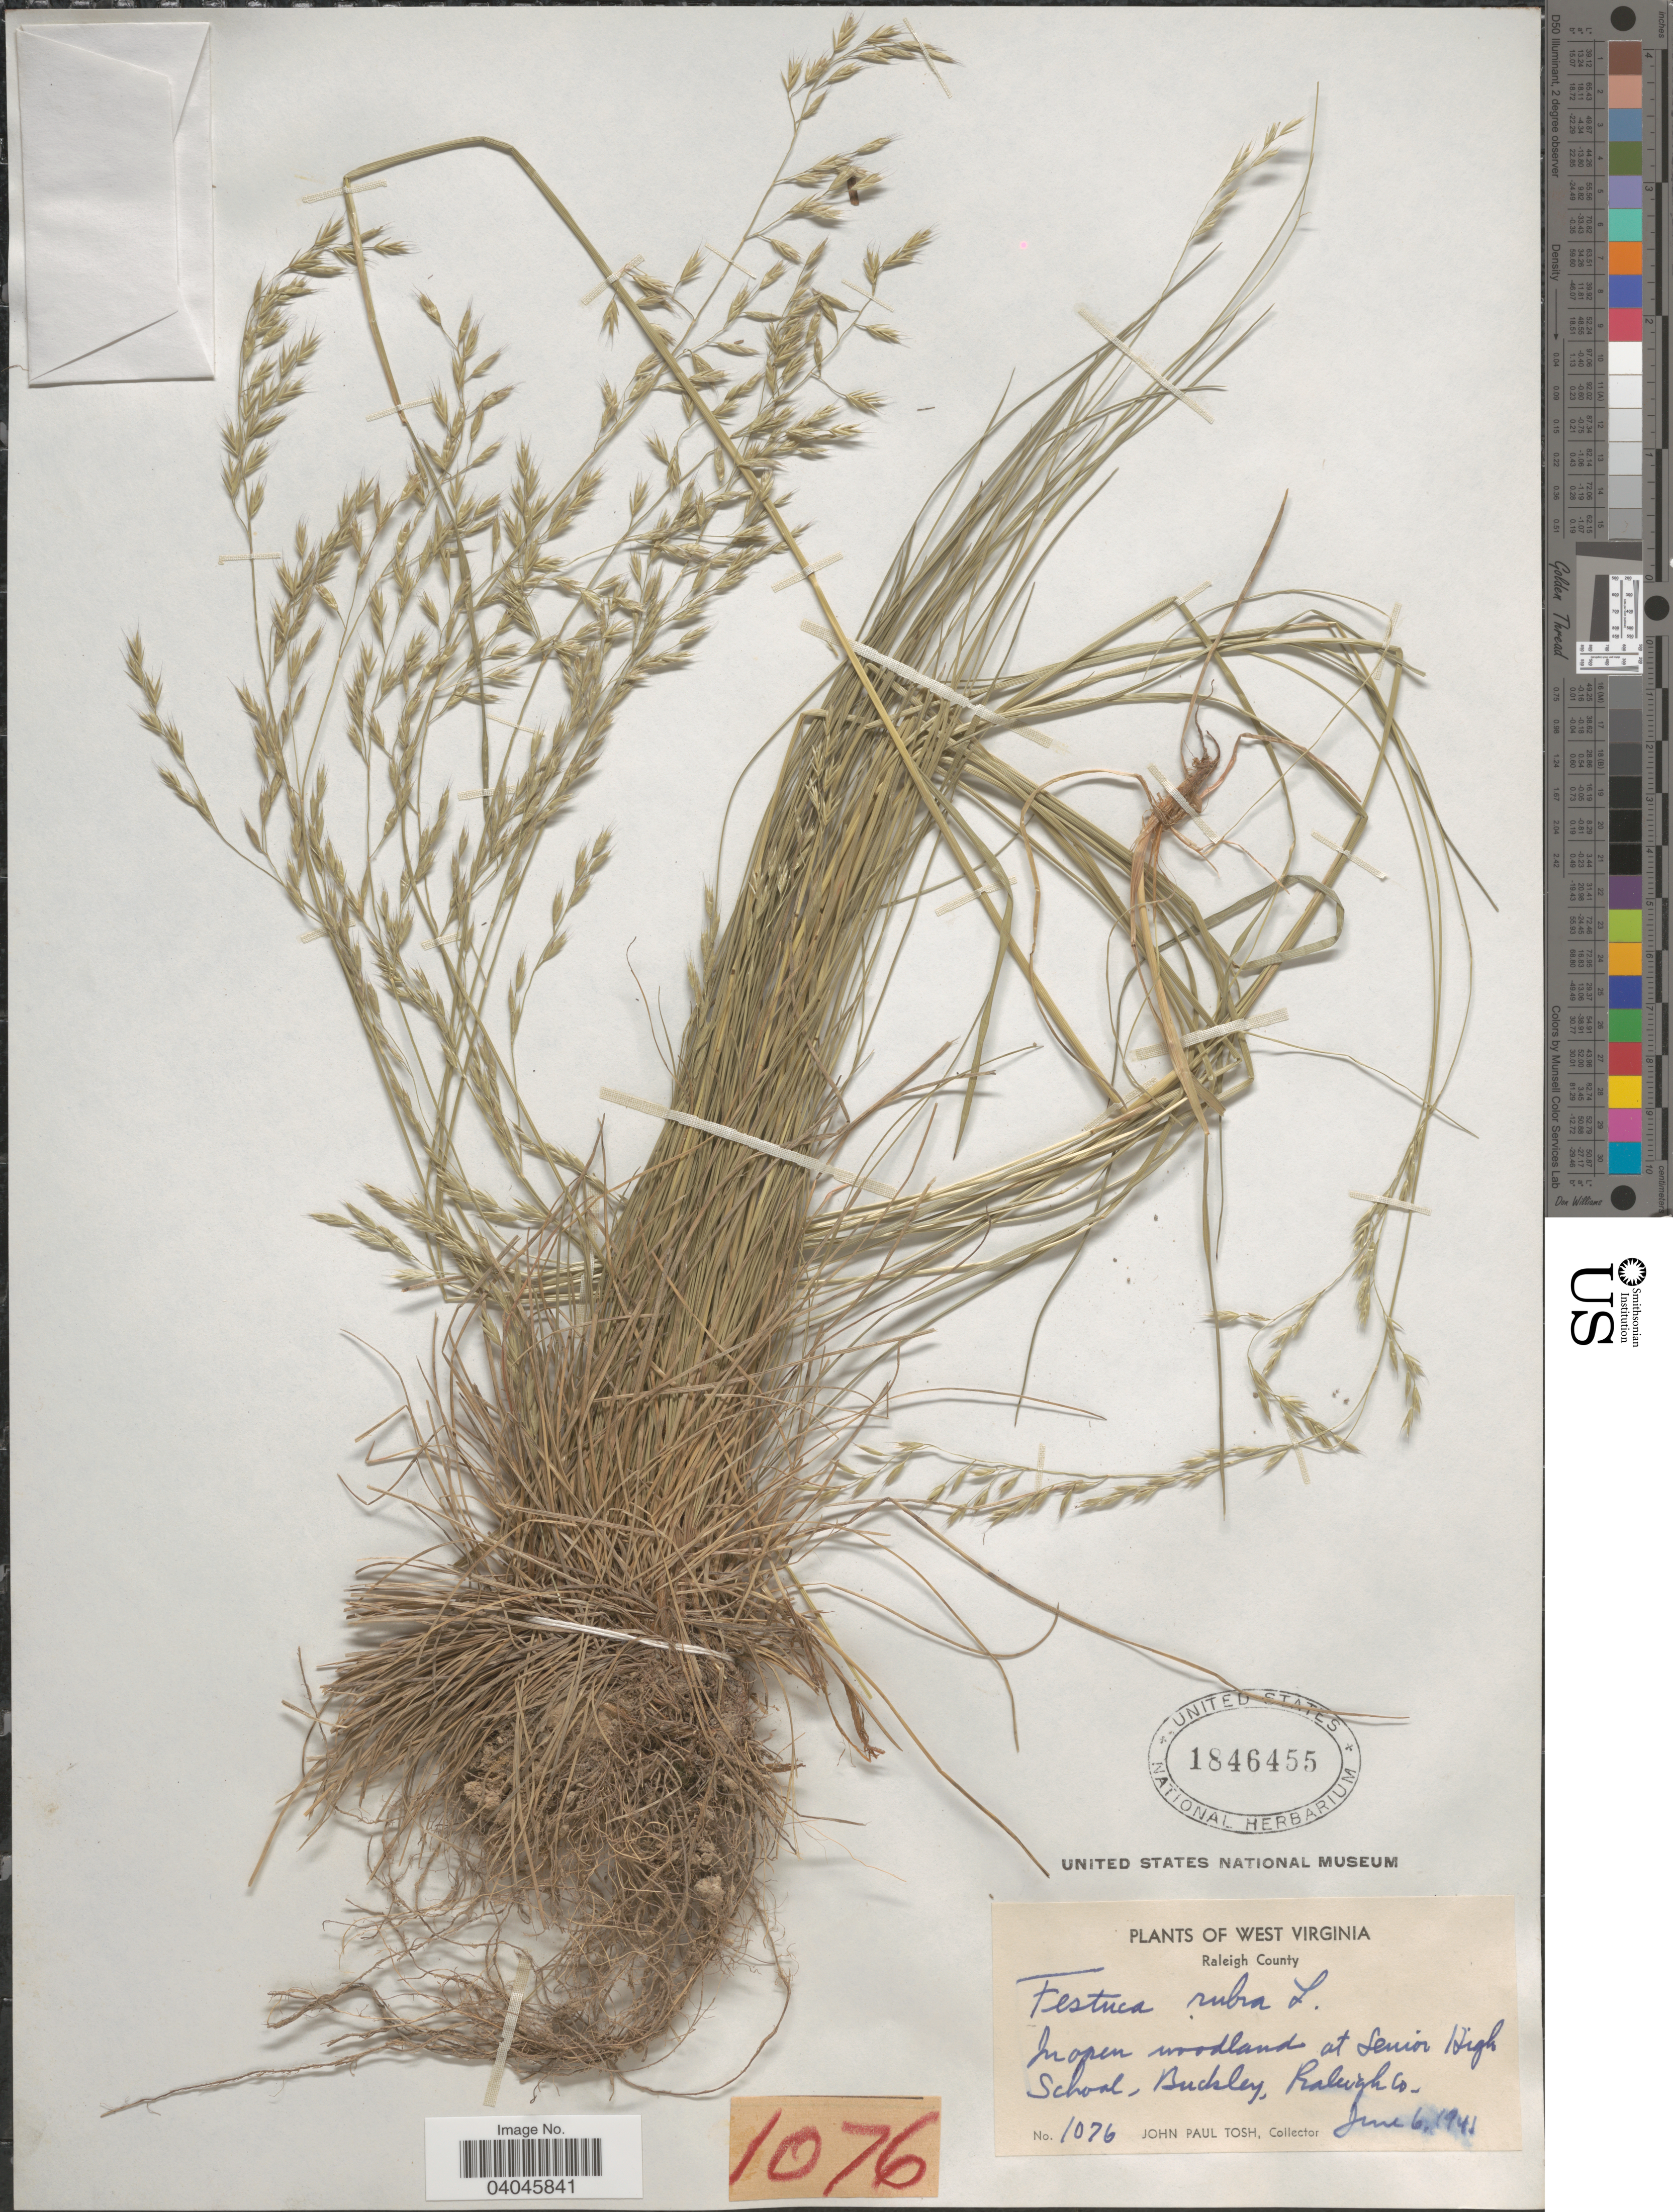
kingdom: Plantae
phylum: Tracheophyta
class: Liliopsida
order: Poales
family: Poaceae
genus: Festuca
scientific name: Festuca rubra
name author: L.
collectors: J. Tosh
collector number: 1076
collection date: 1941-06-06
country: United States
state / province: West Virginia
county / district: Raleigh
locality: Raleigh County. In open wodland at Senior High School, Buckley, Raleigh Co.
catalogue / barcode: US 1846455